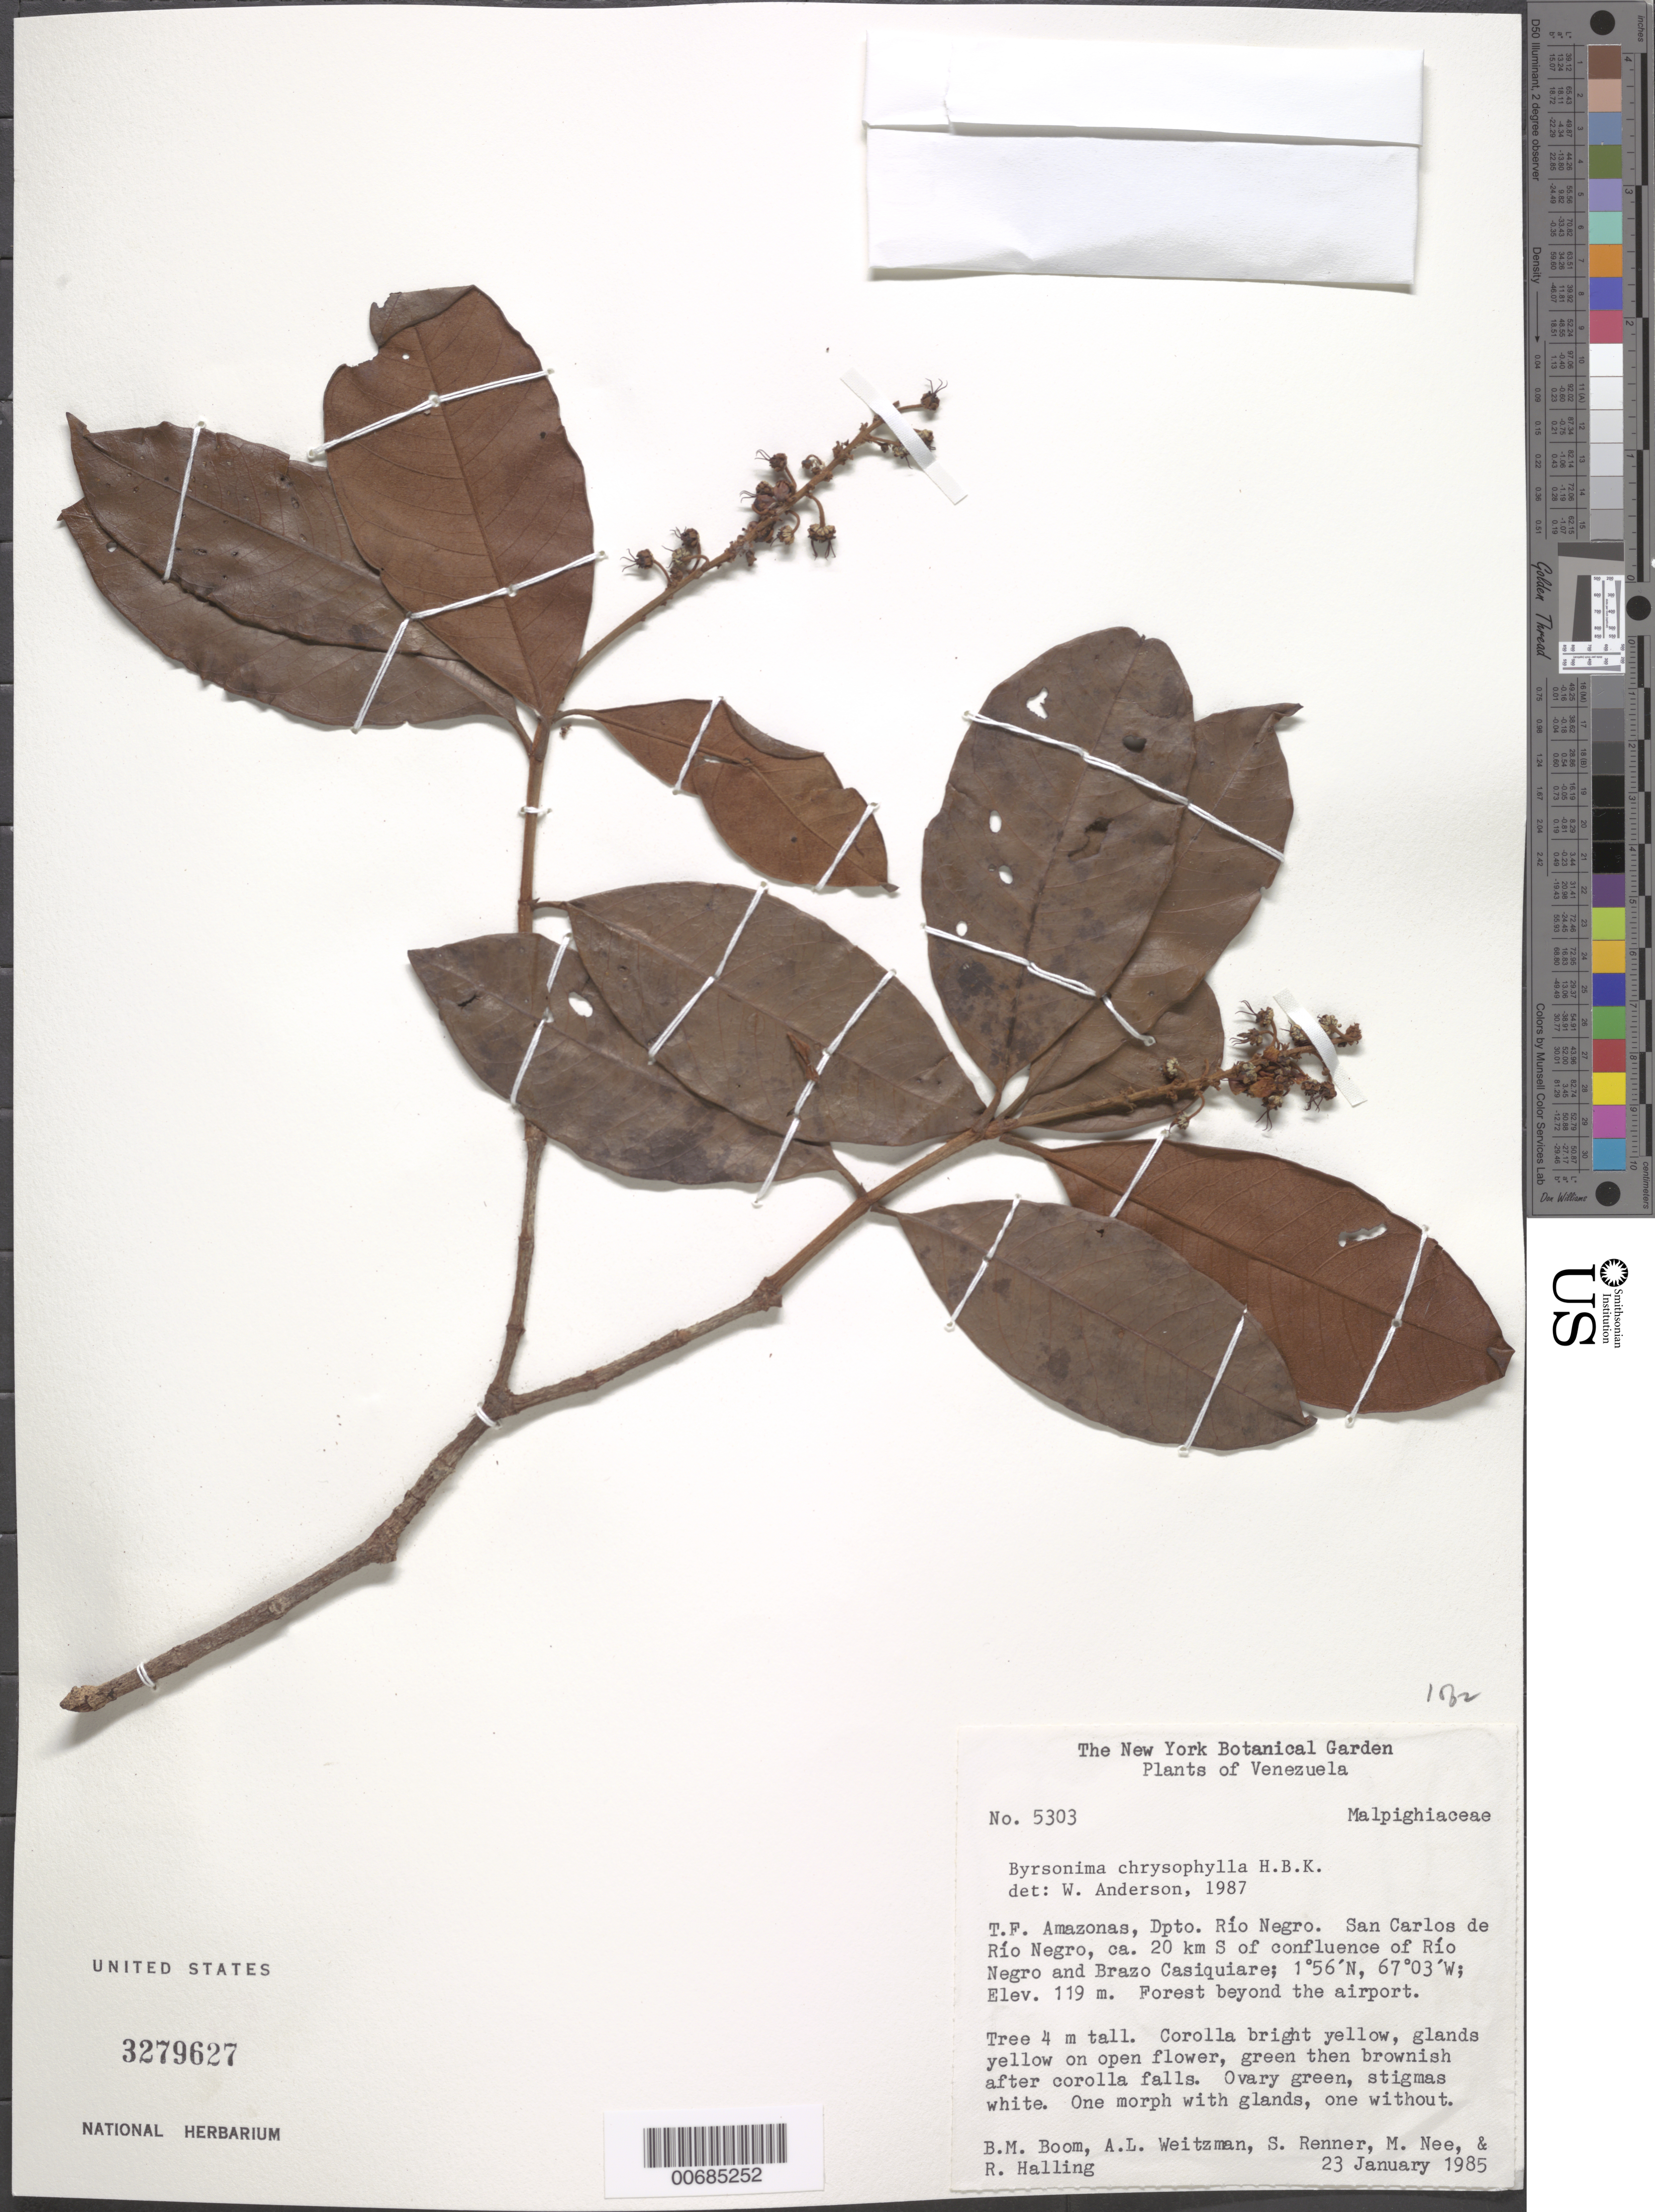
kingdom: Plantae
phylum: Tracheophyta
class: Magnoliopsida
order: Malpighiales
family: Malpighiaceae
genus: Byrsonima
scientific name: Byrsonima chrysophylla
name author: Kunth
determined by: Anderson, W. R., (MICH), University of Michigan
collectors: B. M. Boom, A. L. Weitzman, S. S. Renner, M. Nee & R. Halling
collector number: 5303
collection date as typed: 23-Jan-85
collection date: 1985-01-23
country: Venezuela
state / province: Amazonas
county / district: Río Negro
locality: San Carlos de Río Negro, ca. 20 km S of confl. of Río Negro and Brazo Casiquiare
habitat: Forest beyond airport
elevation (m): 119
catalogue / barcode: US 3279627